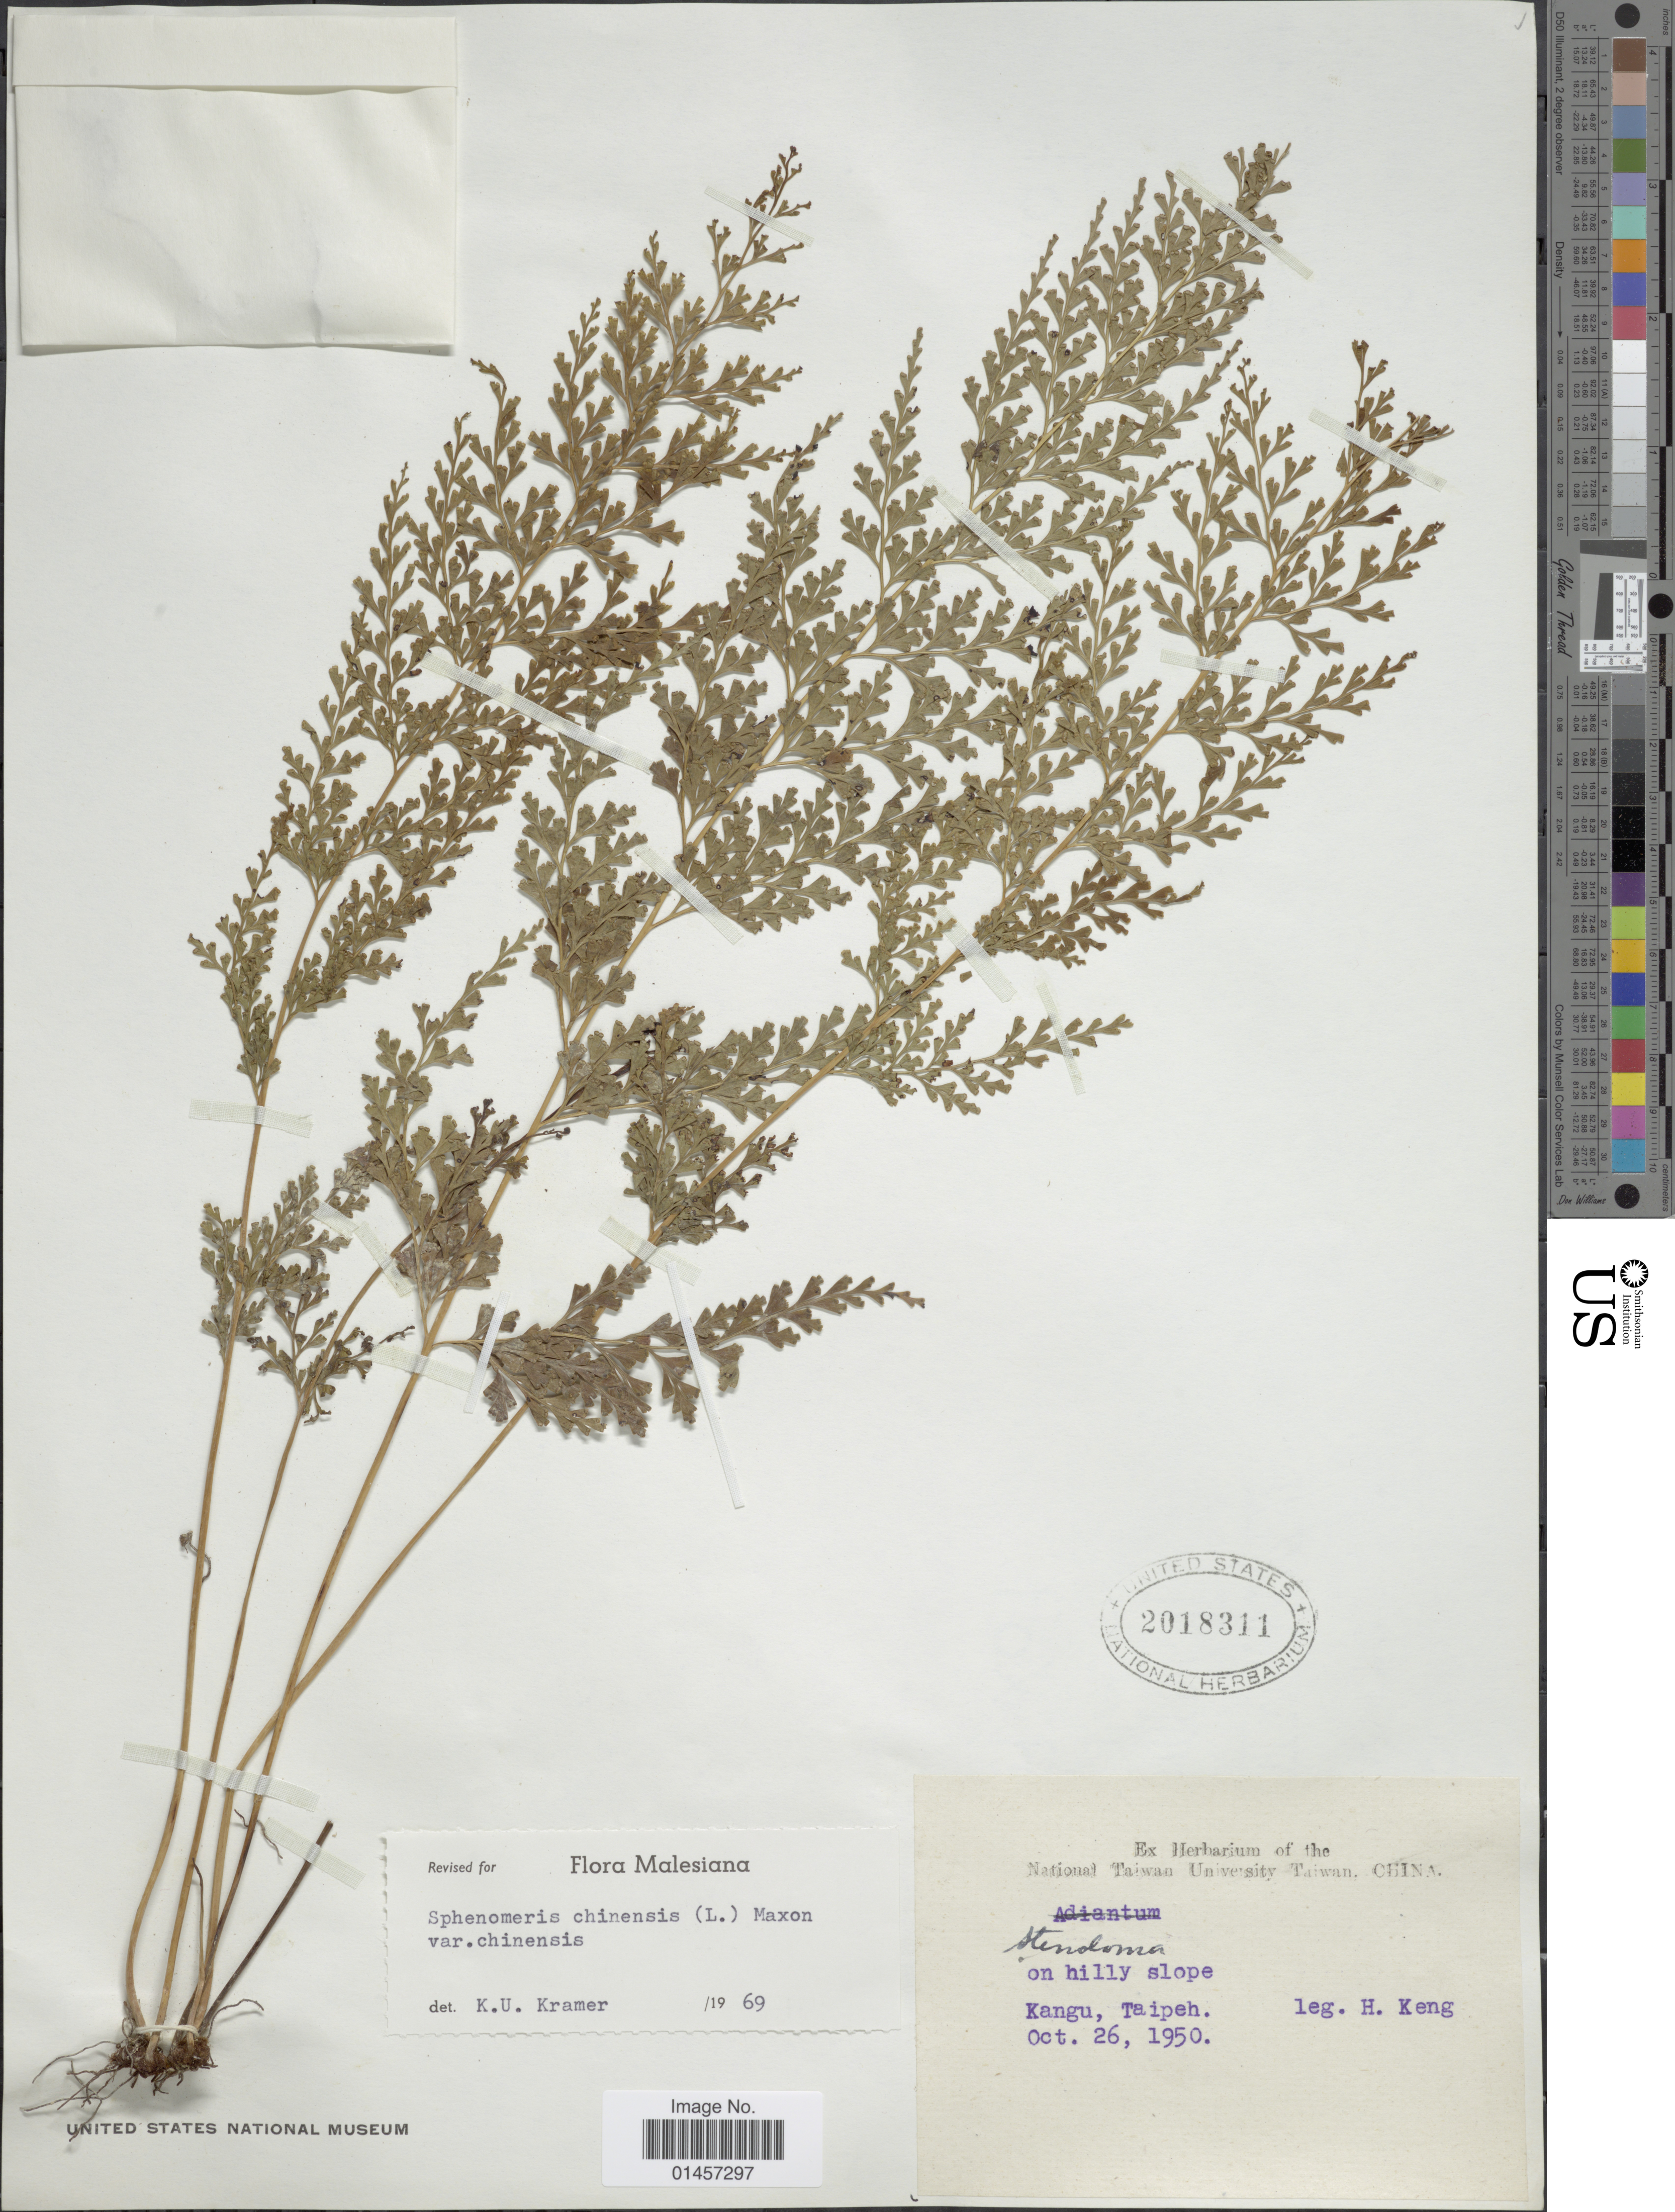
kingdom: Plantae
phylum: Tracheophyta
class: Polypodiopsida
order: Polypodiales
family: Lindsaeaceae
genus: Sphenomeris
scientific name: Sphenomeris chinensis var. chinensis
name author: (L.) Maxon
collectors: H. Keng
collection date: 1950-10-26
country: Taiwan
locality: Kangu, Taipeh, on hilly slope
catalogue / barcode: US 2018311